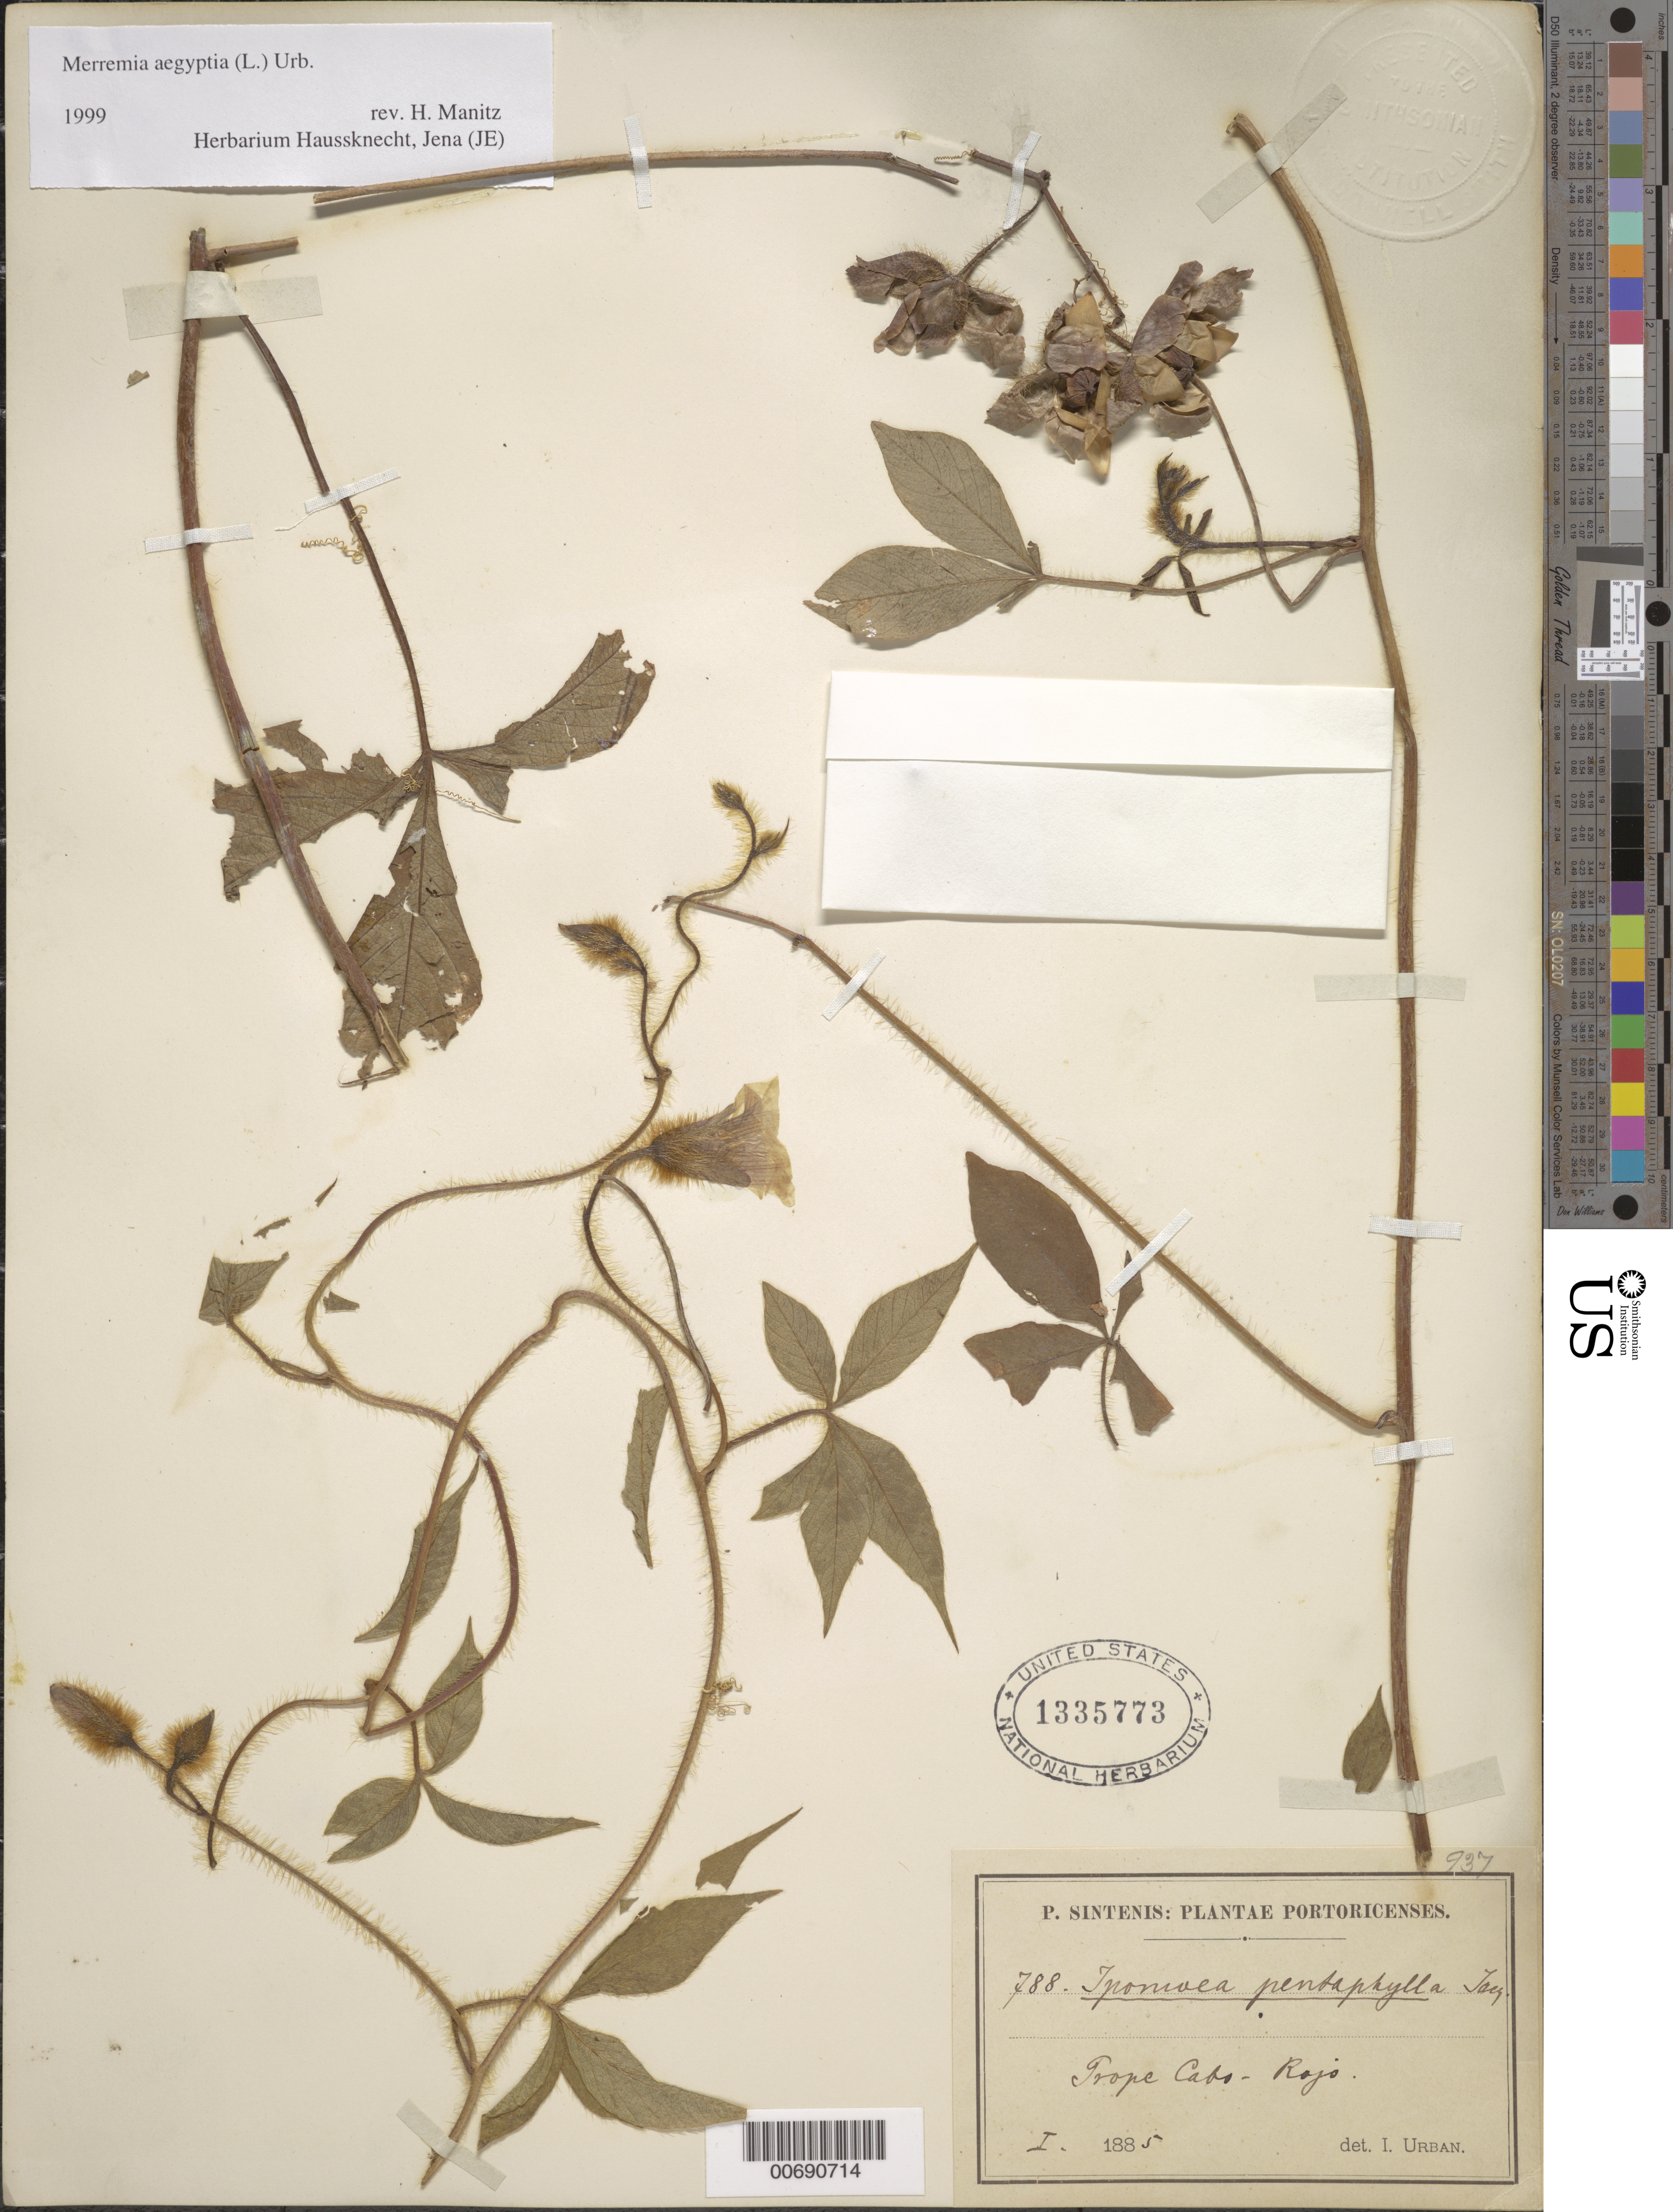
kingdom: Plantae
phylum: Tracheophyta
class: Magnoliopsida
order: Solanales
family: Convolvulaceae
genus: Distimake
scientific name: Distimake aegyptius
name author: (L.) A. R. Simões & Staples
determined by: Strong, Mark T., (BOT), Smithsonian Institution - National Museum of Natural History (UNITED STATES)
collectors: P. Sintenis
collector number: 788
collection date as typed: Jan 1885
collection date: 1885-01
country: Puerto Rico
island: Greater Antilles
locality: Prope Cabo Rojo.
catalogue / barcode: US 1335773